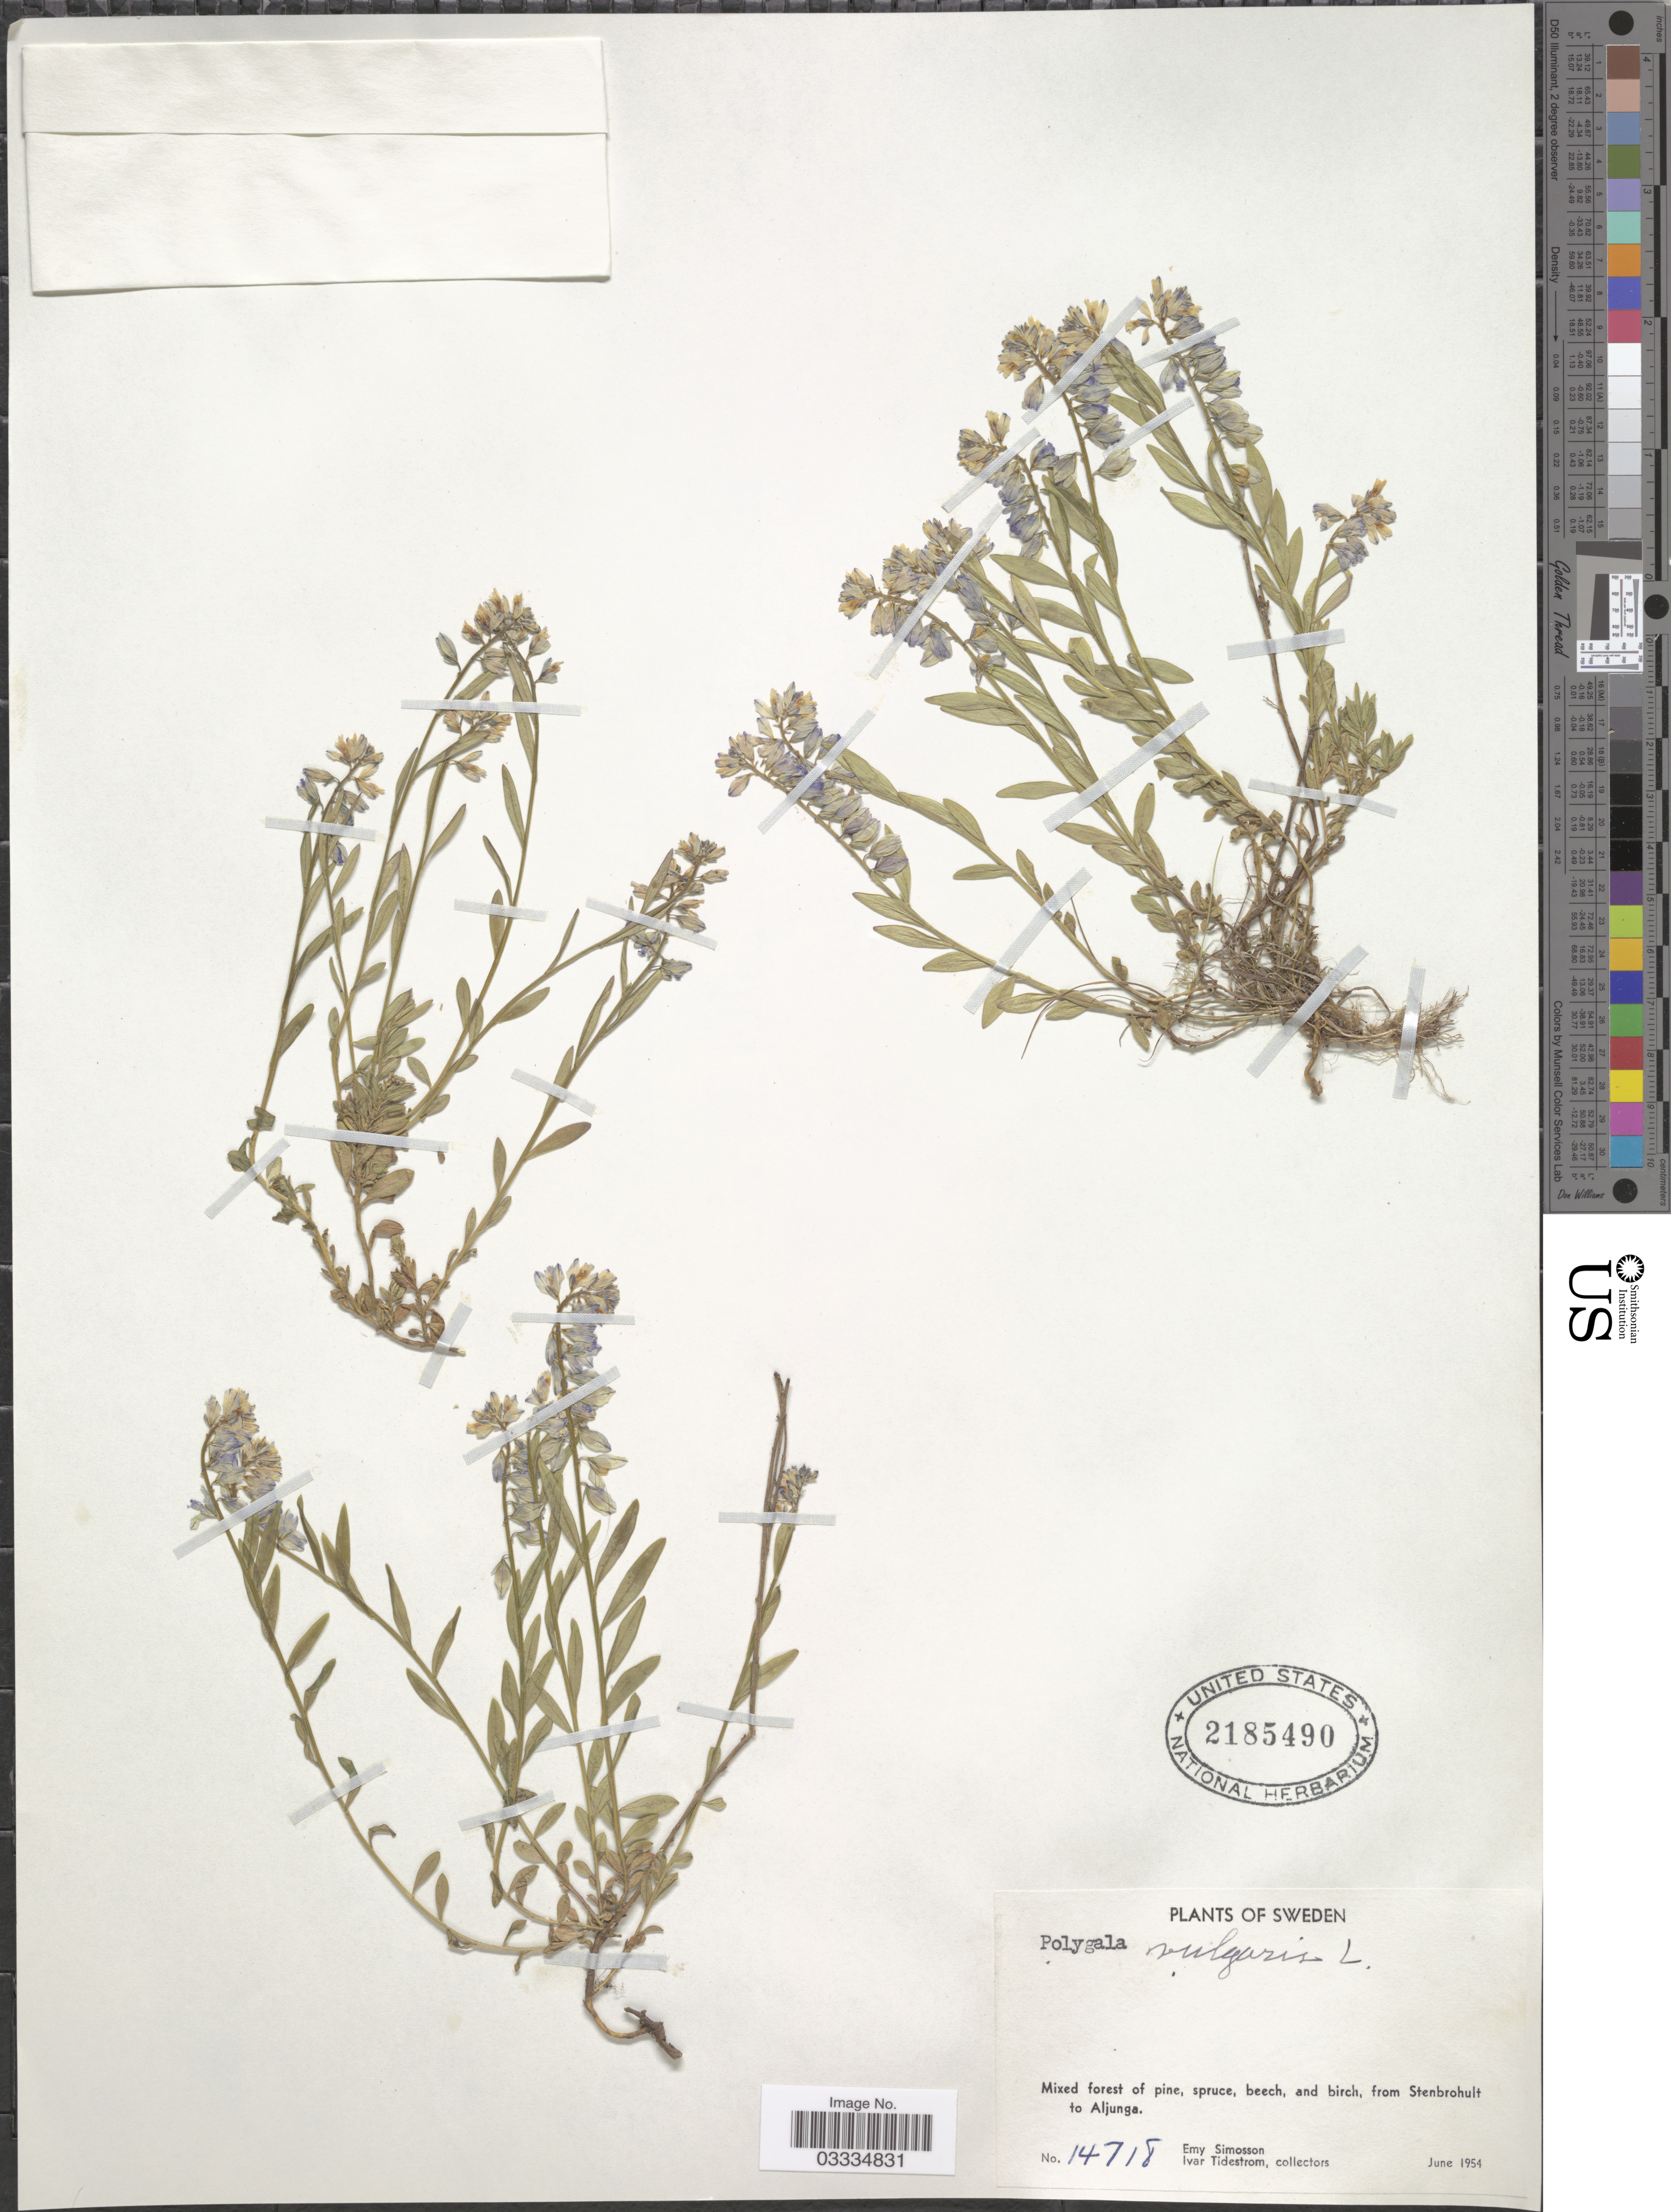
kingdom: Plantae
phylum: Tracheophyta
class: Magnoliopsida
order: Fabales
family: Polygalaceae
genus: Polygala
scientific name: Polygala vulgaris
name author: L.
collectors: E. Simosson & I. F. Tidestrom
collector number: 14718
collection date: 1954-06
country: Sweden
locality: From Stenbrohult to Aljunga.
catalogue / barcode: US 2185490